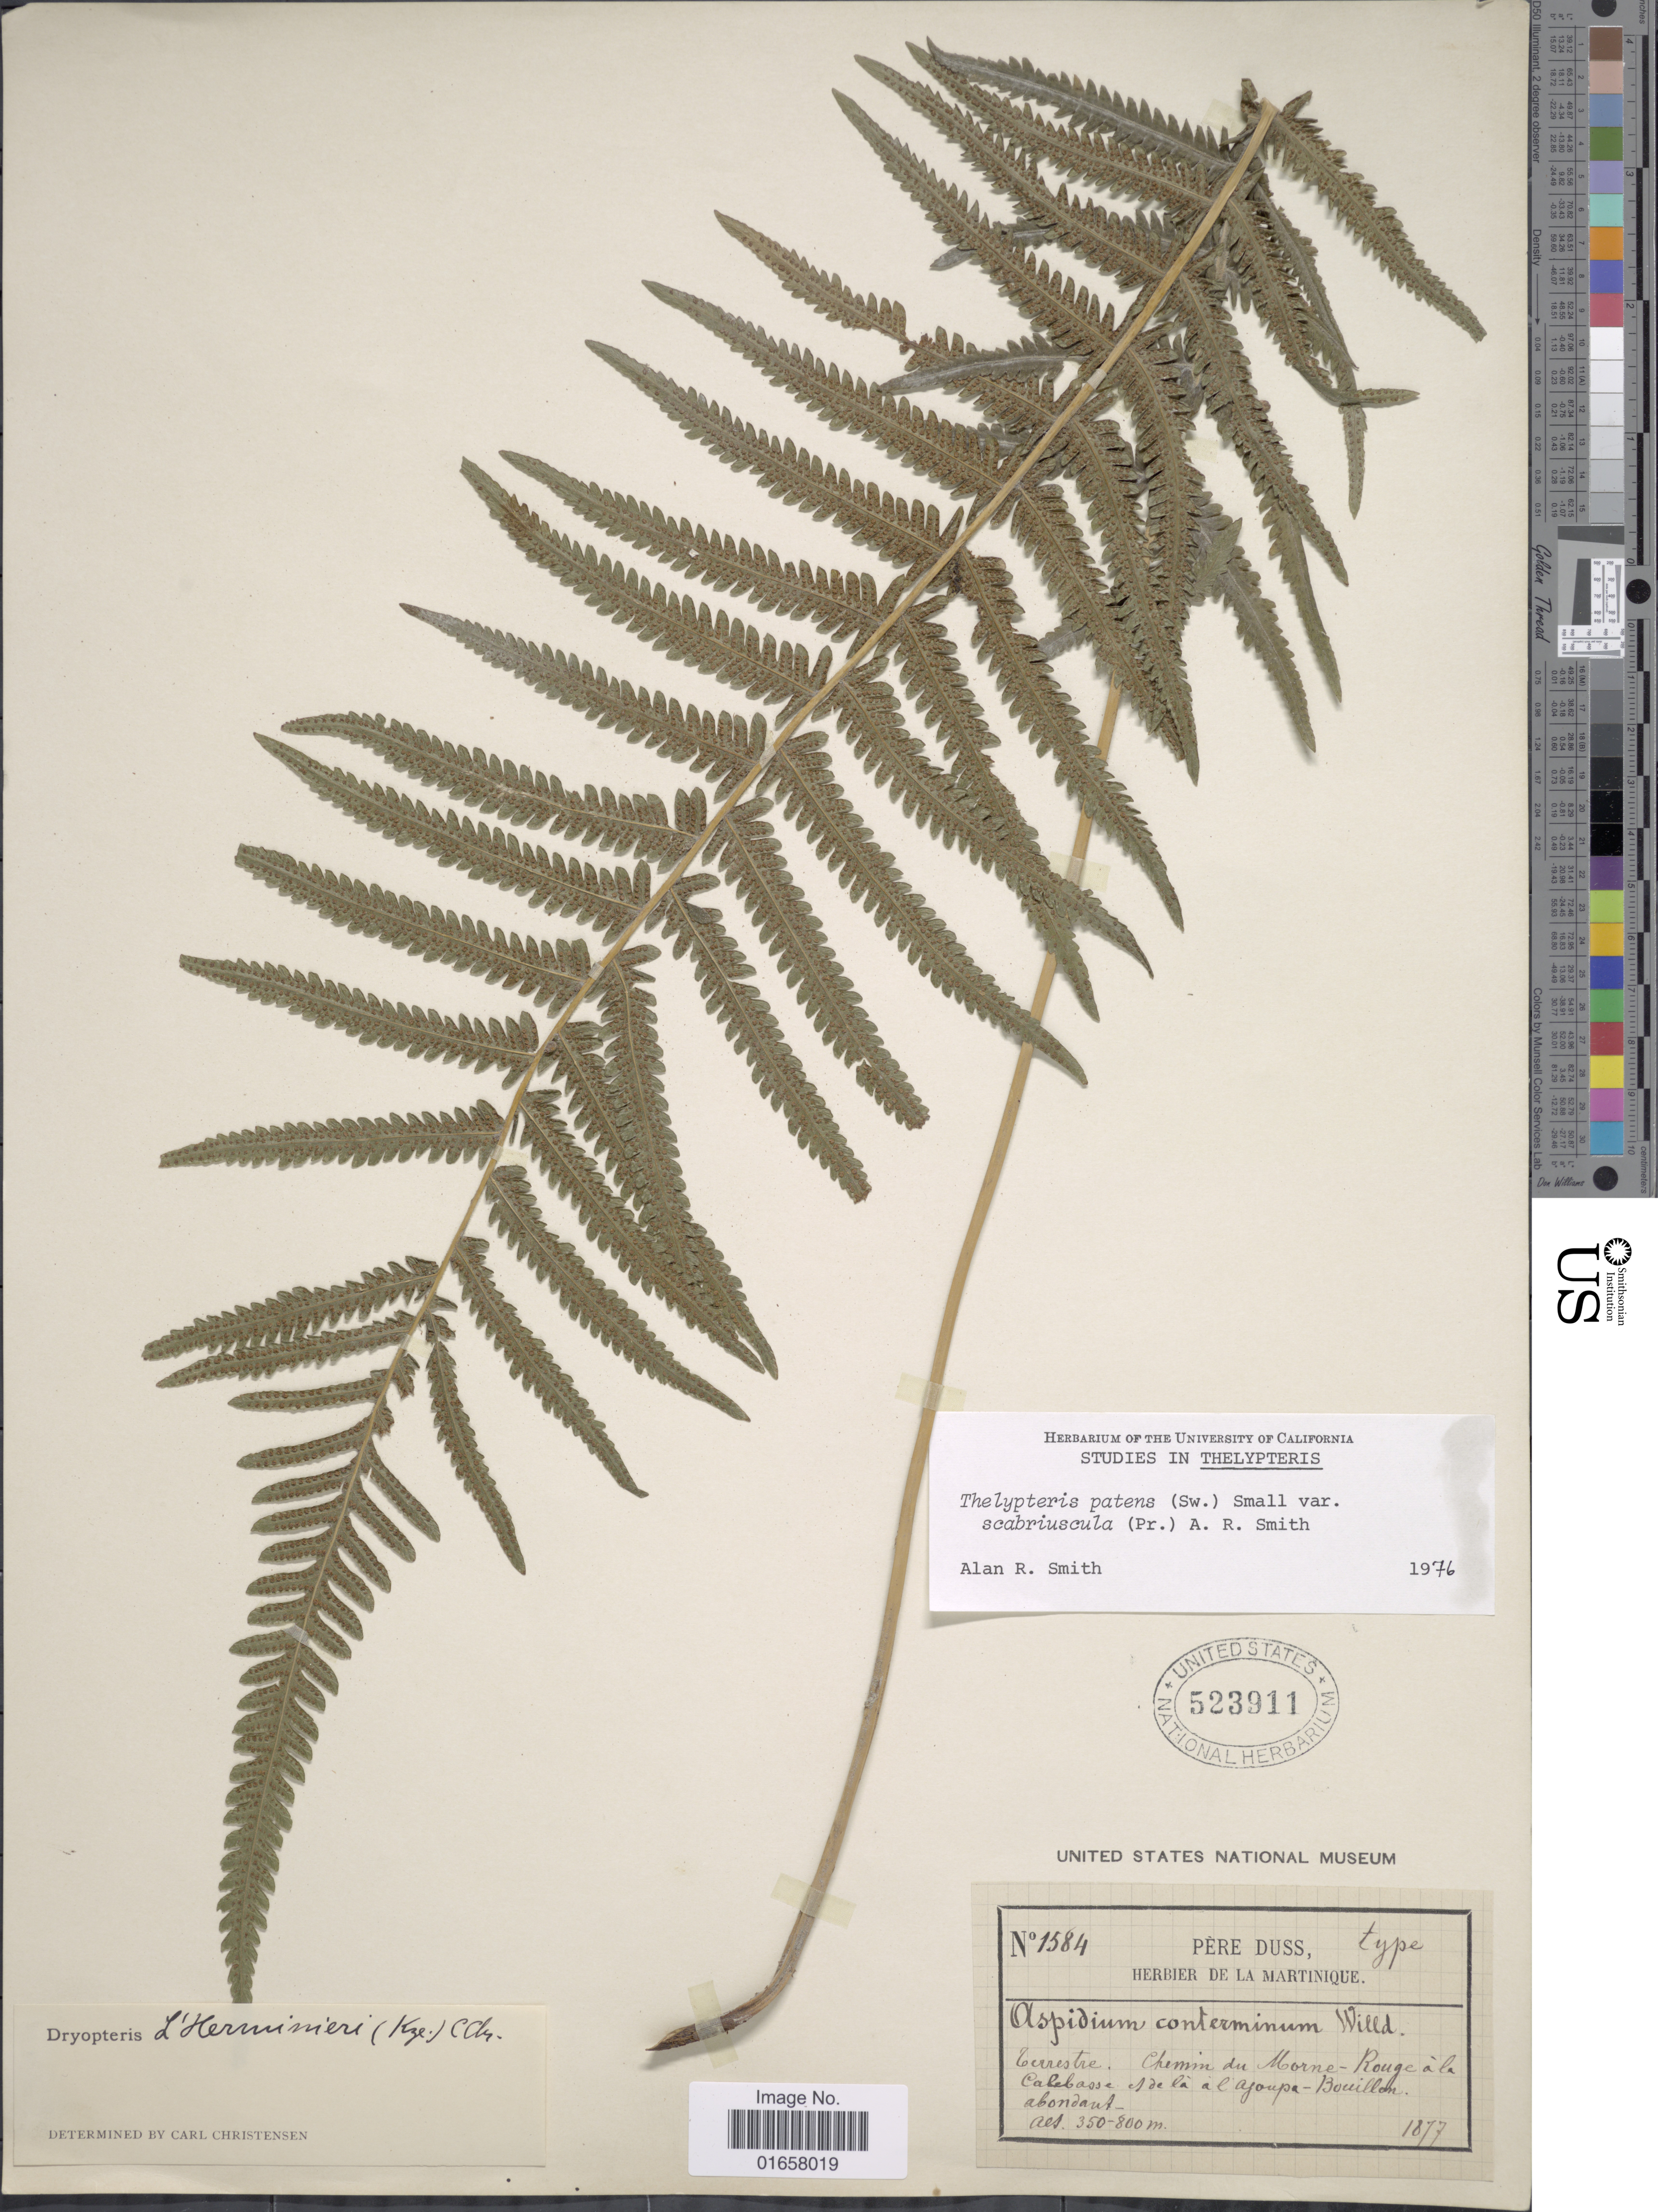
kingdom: Plantae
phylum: Tracheophyta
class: Polypodiopsida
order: Polypodiales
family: Thelypteridaceae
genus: Christella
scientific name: Christella patens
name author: (Sw.) Holttum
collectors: Père Duss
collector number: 1584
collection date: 1877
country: Martinique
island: Martinique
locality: Terrestre, Chemin du Morne-Rouge á la Calebasse et de á l'Ajoupa-Bouillon.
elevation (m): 350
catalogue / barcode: US 523911